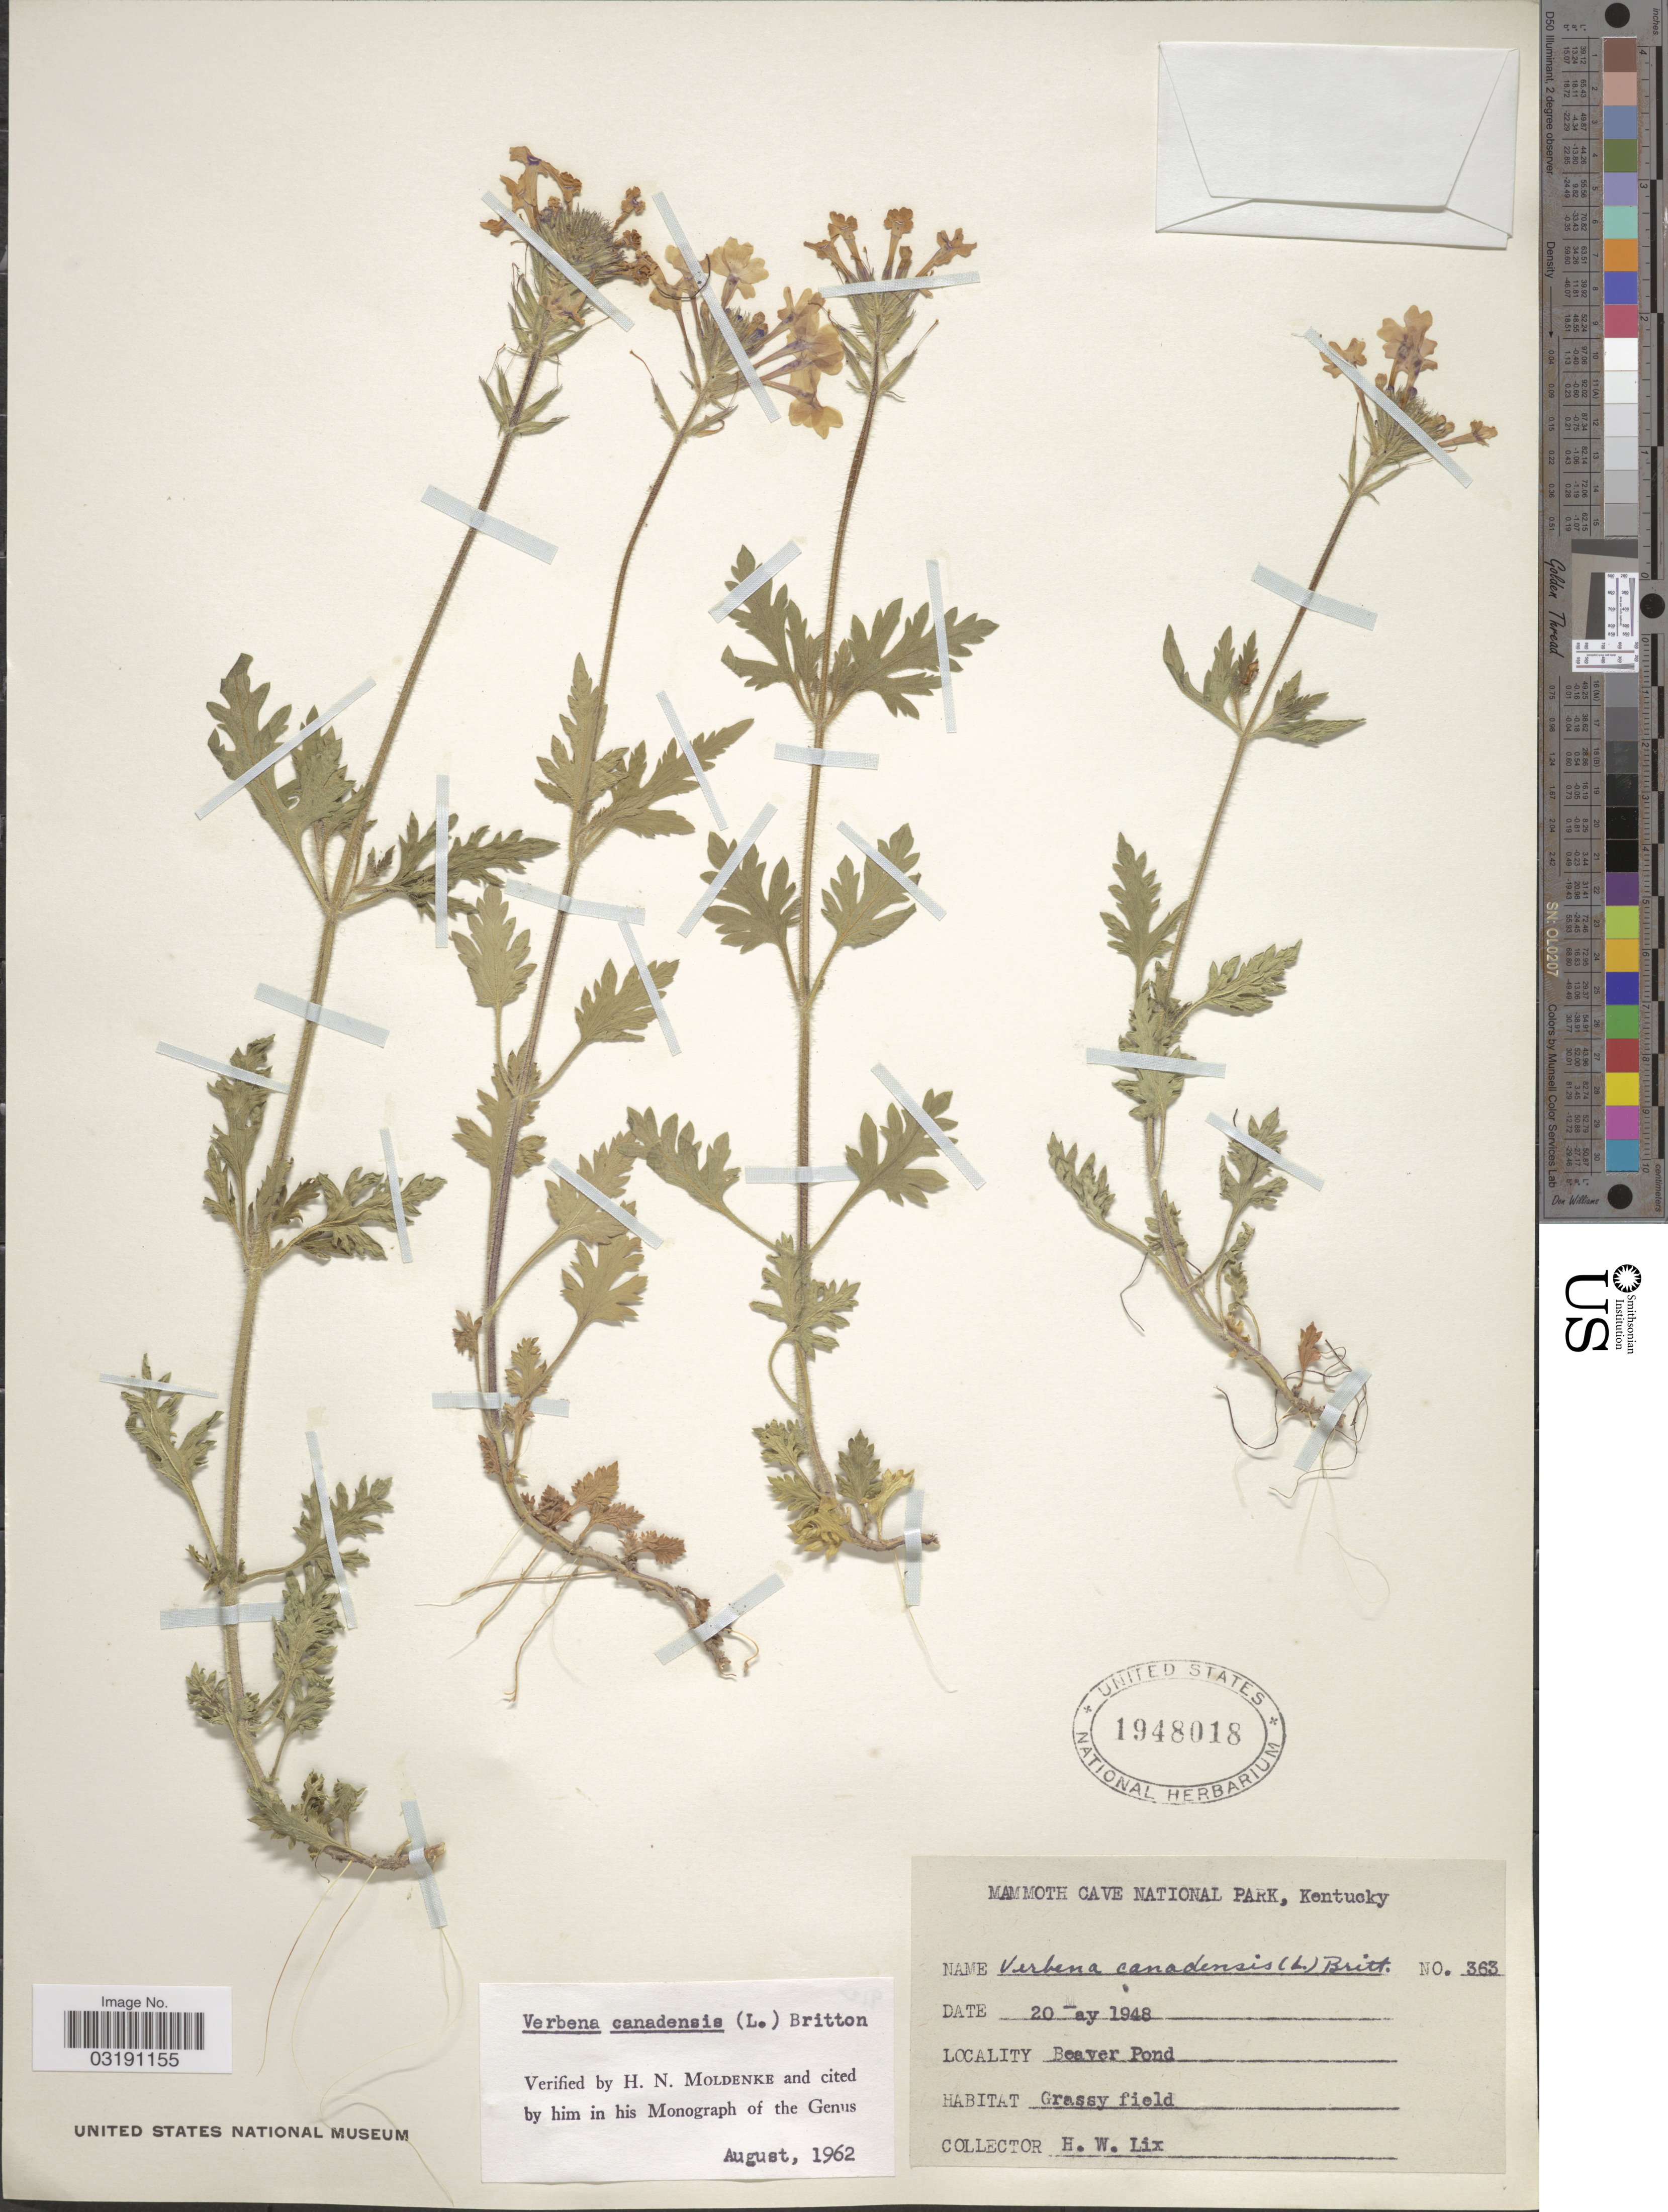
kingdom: Plantae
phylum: Tracheophyta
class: Magnoliopsida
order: Lamiales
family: Verbenaceae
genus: Verbena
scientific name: Verbena canadensis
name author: (L.) Britton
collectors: H. W. Lix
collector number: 363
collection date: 1948-05-20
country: United States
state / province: Kentucky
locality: Mammoth Cave National Park. Beaver Pond.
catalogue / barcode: US 1948018